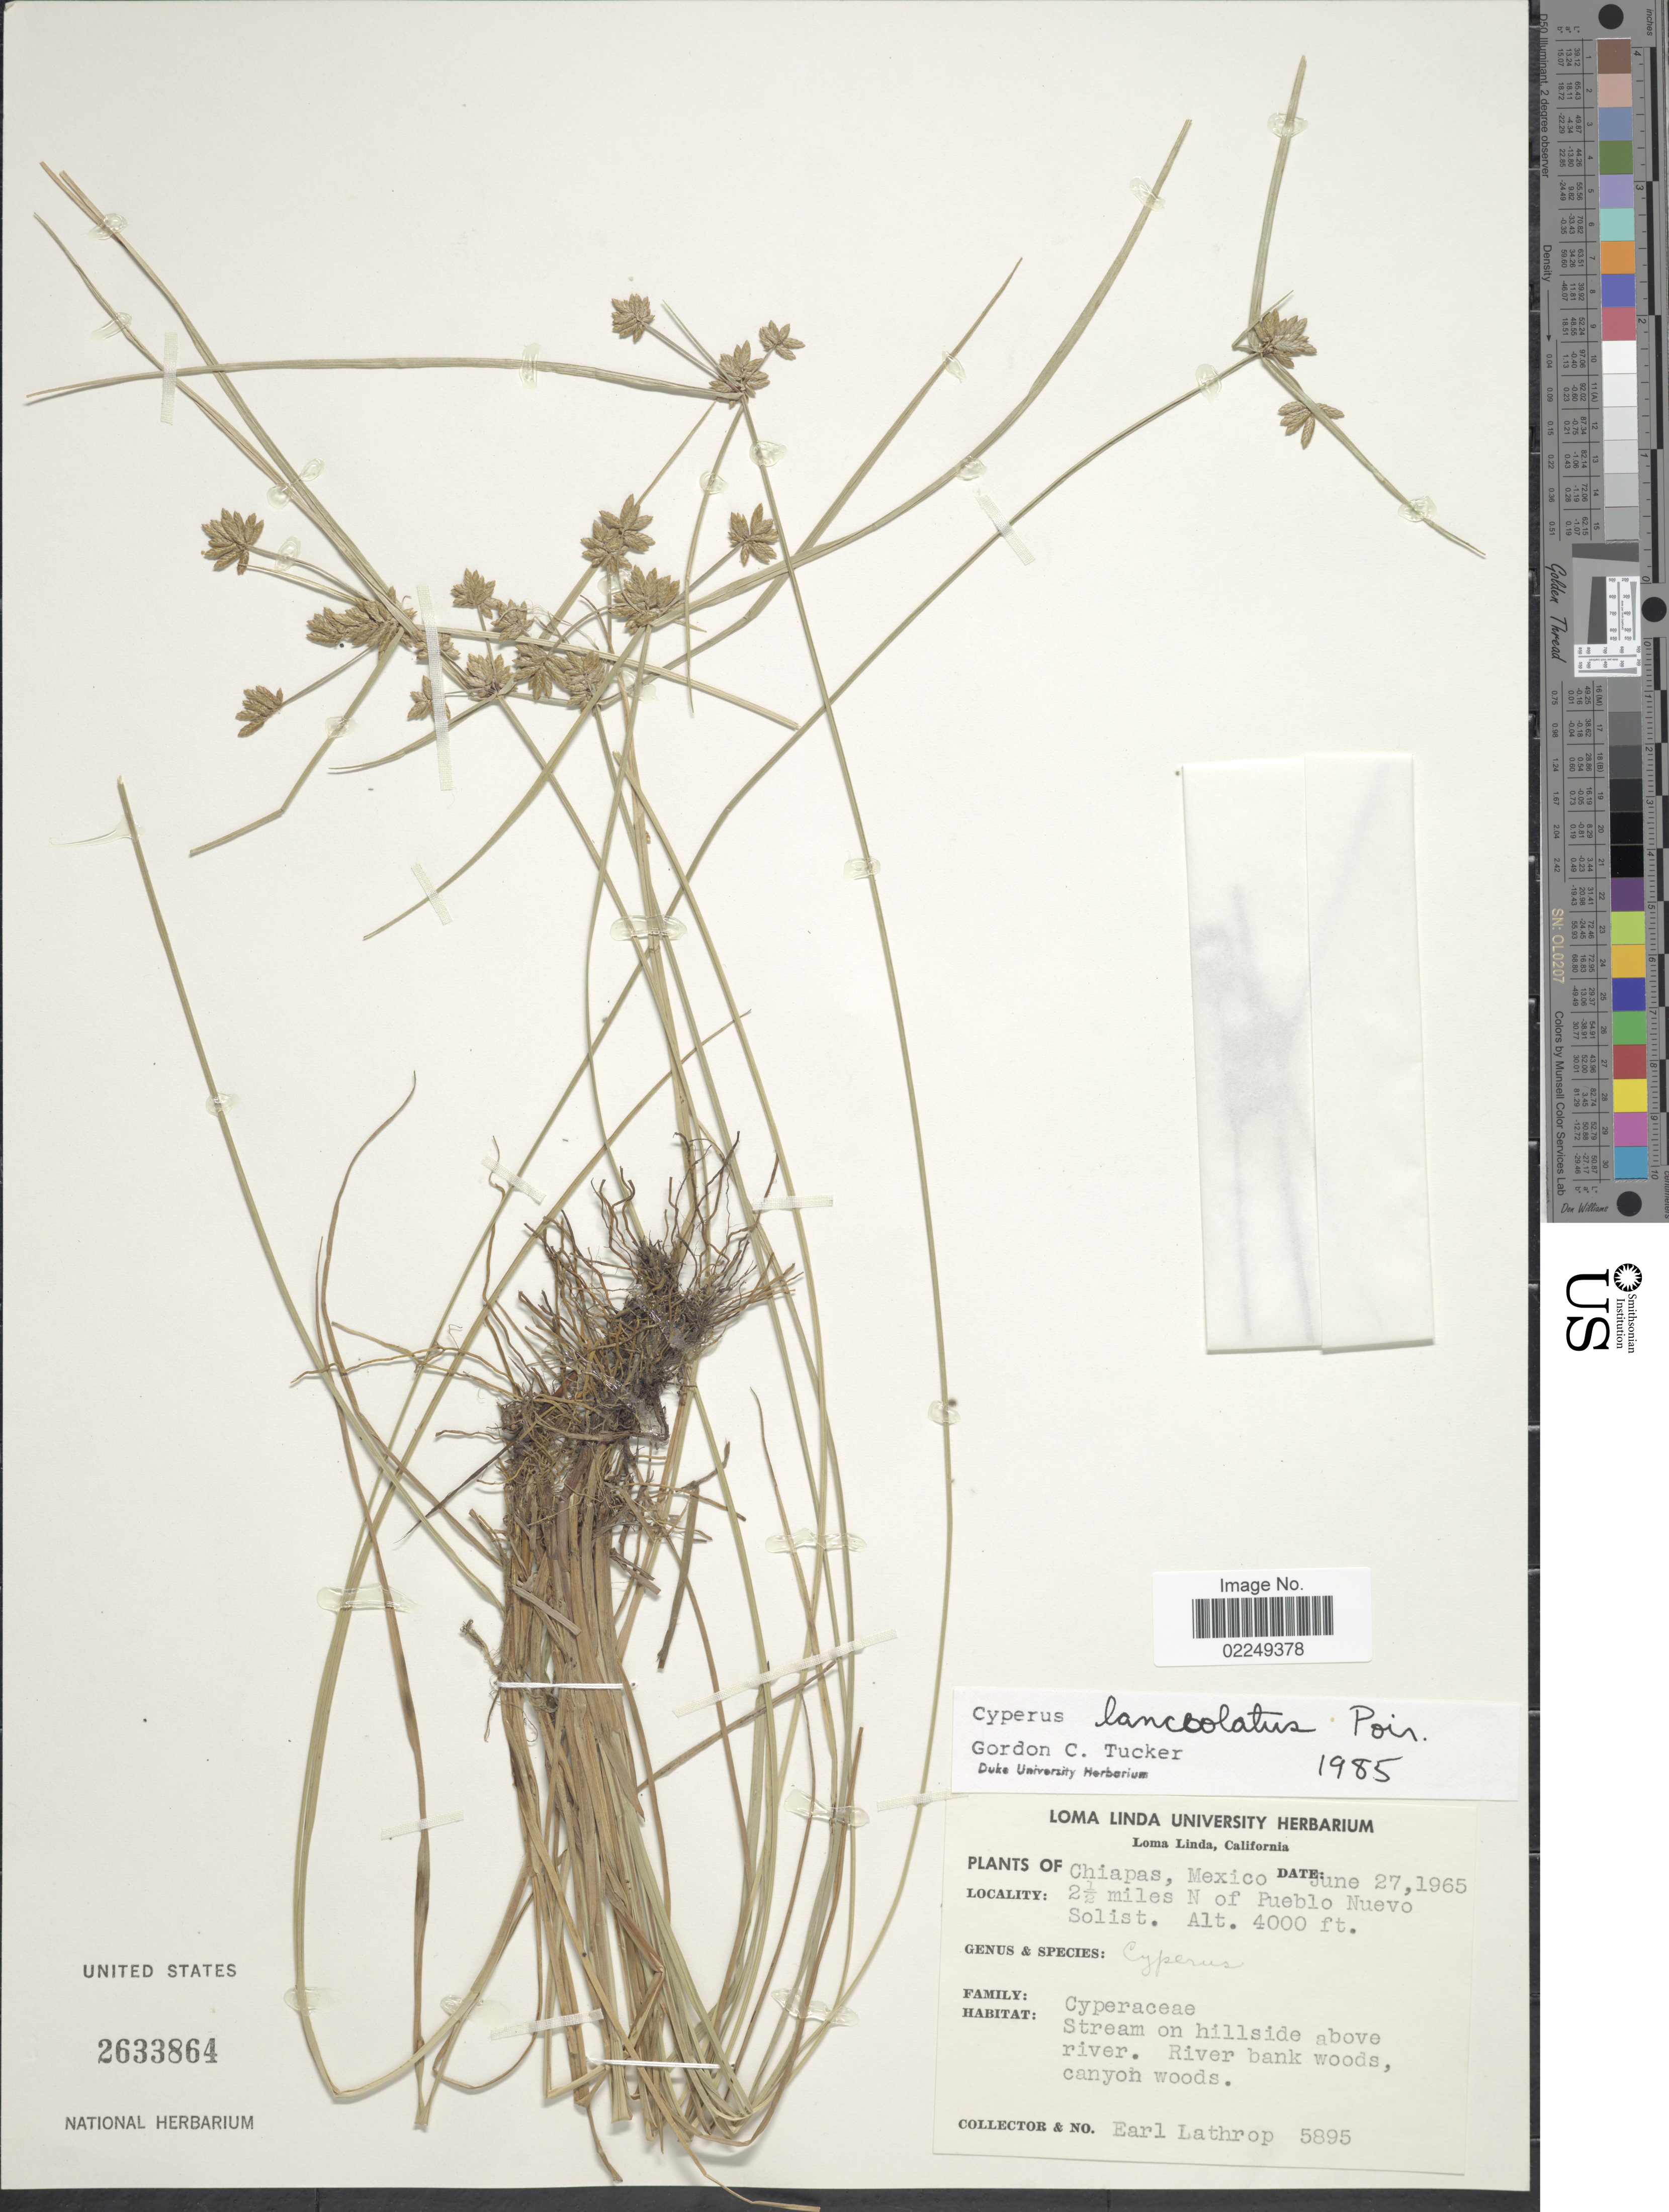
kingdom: Plantae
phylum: Tracheophyta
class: Liliopsida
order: Poales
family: Cyperaceae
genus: Cyperus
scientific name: Cyperus lanceolatus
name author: Poir.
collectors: E. W. Lathrop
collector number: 5895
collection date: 1965-06-27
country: Mexico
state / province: Chiapas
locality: Chiapas, Mexico, 2½ miles N of Pueblo Nuevo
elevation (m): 1219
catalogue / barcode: US 2633864